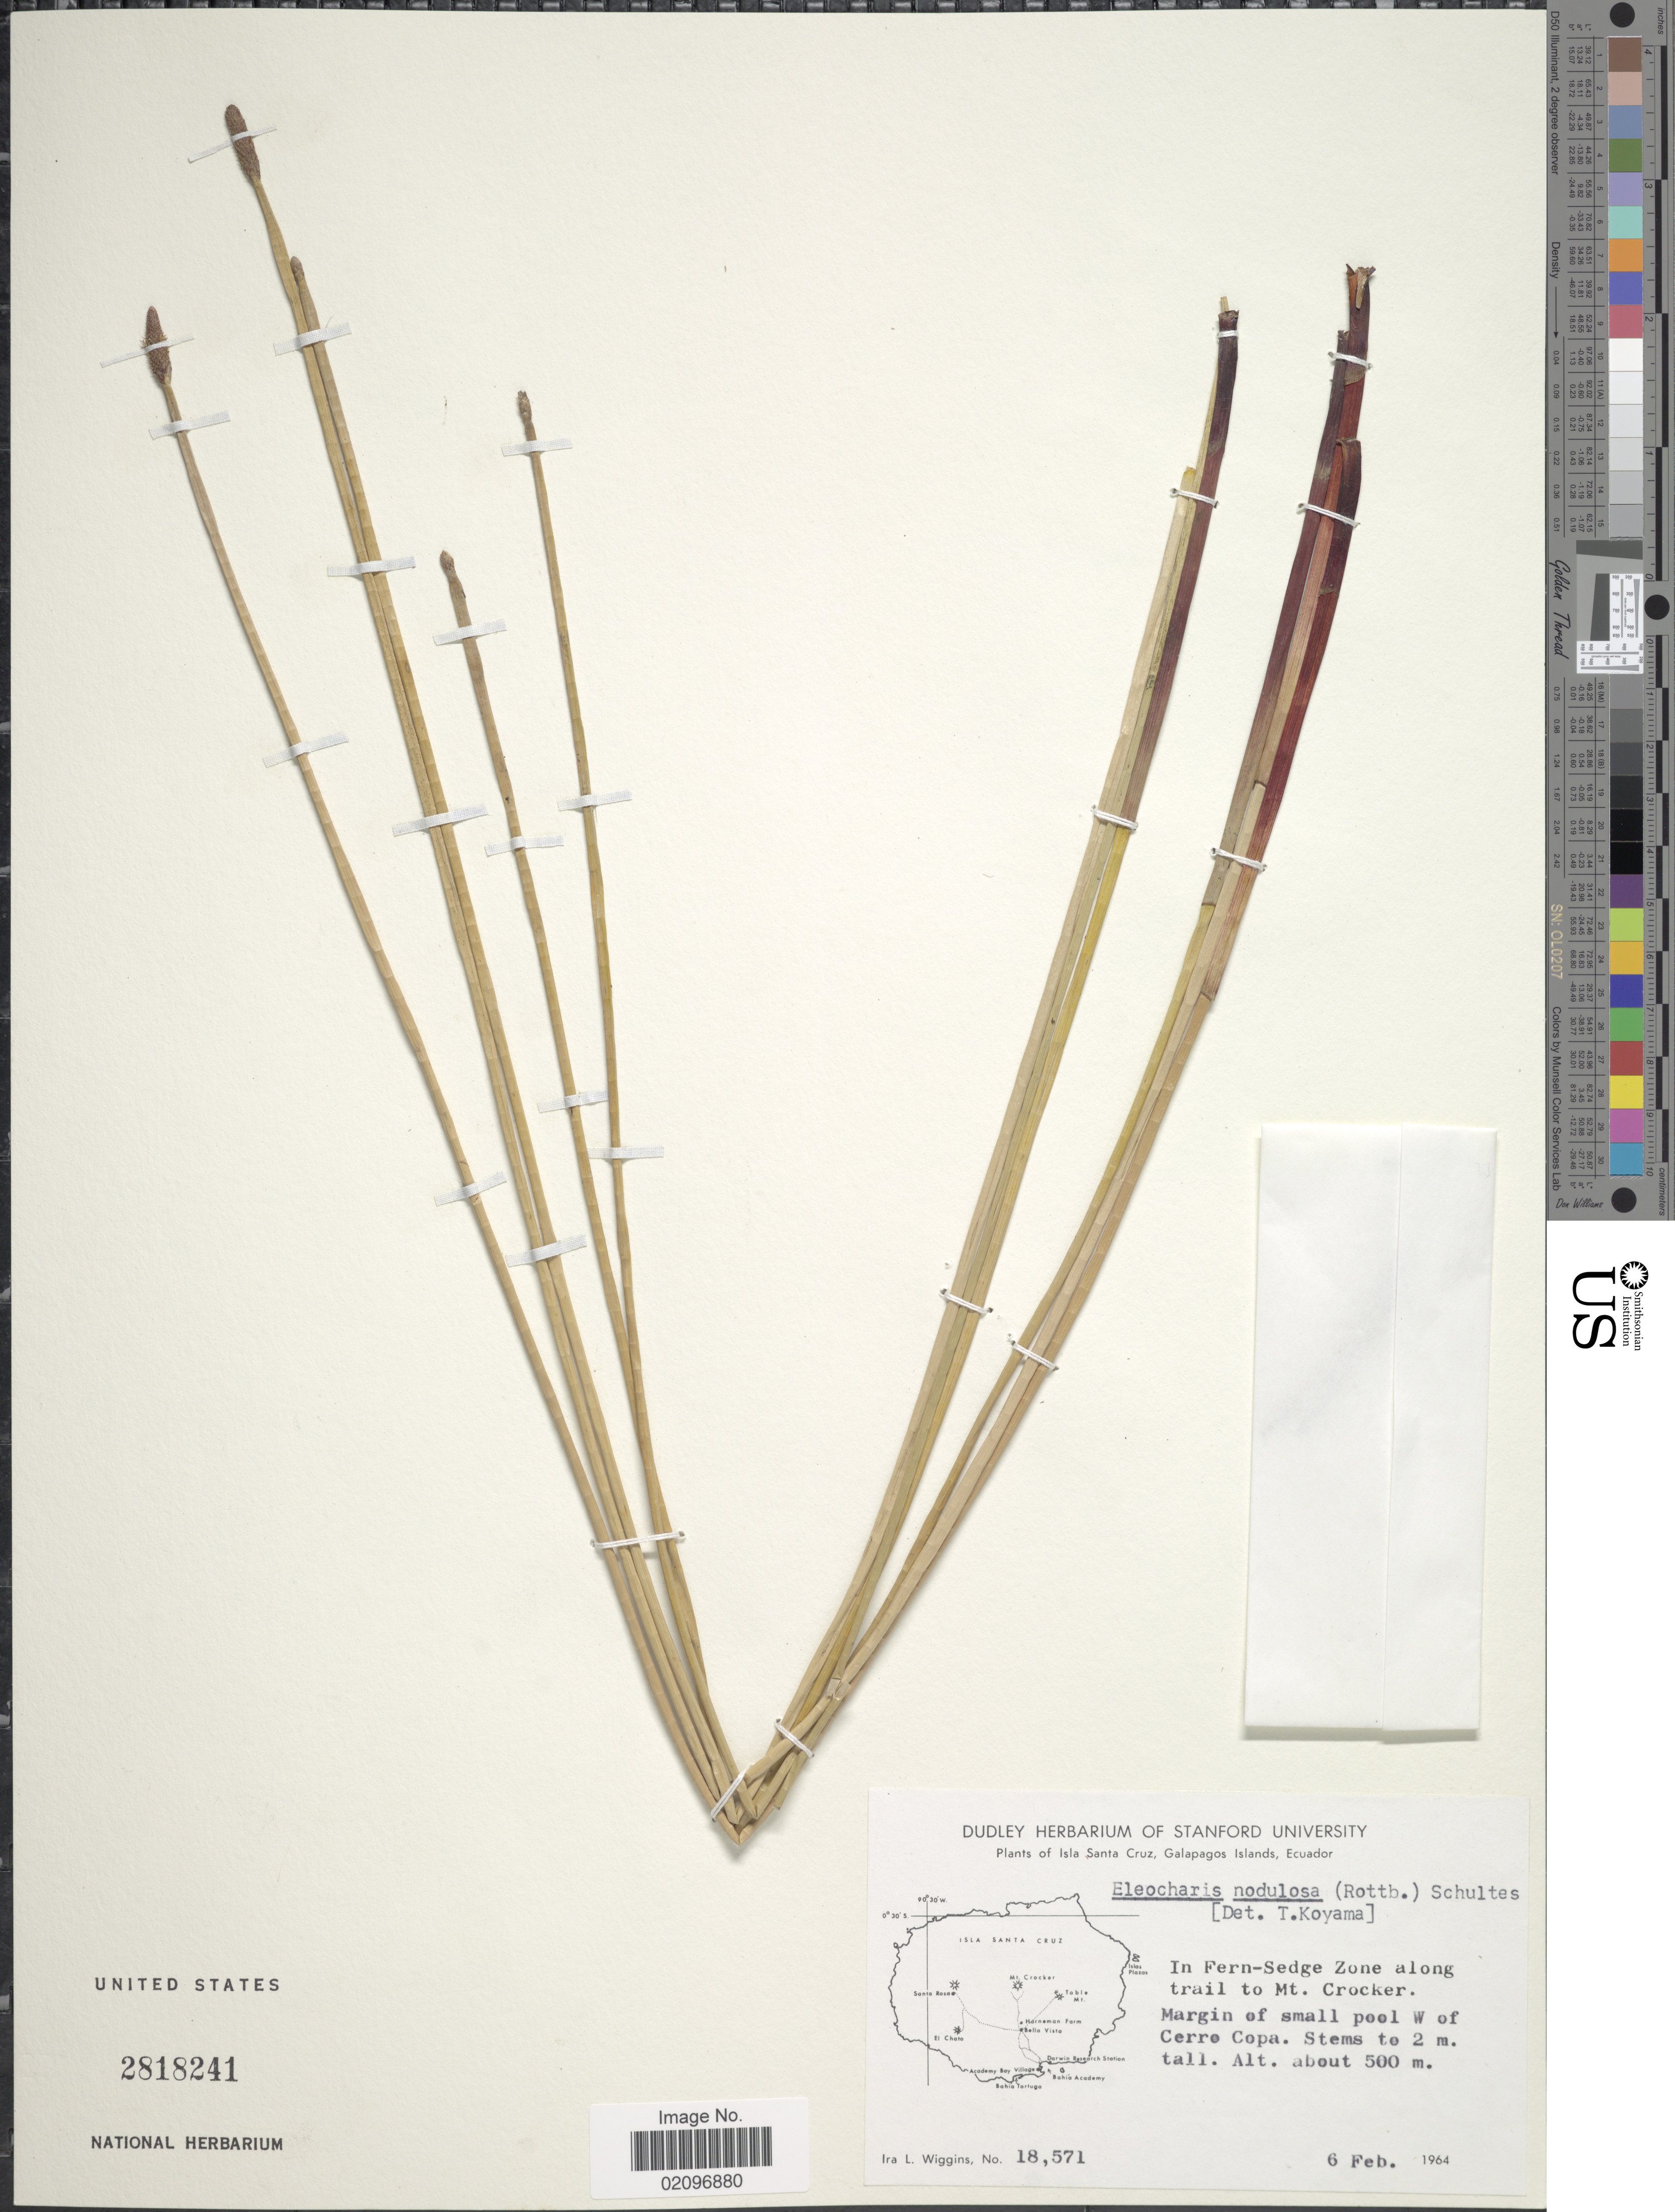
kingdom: Plantae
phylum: Tracheophyta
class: Liliopsida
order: Poales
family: Cyperaceae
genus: Eleocharis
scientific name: Eleocharis montana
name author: (Kunth) Roem. & Schult.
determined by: Strong, Mark T., (BOT), Smithsonian Institution - National Museum of Natural History (UNITED STATES)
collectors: I. L. Wiggins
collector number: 18571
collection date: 1964-02-06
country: Ecuador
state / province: Colón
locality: Isla Santa Cruz, Galapgos Islands, Ecuador, In Fern-Sedge Zone along trail to Mt. Crocker. Margin of small pool W of Cerro Copa.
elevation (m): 500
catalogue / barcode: US 2818241